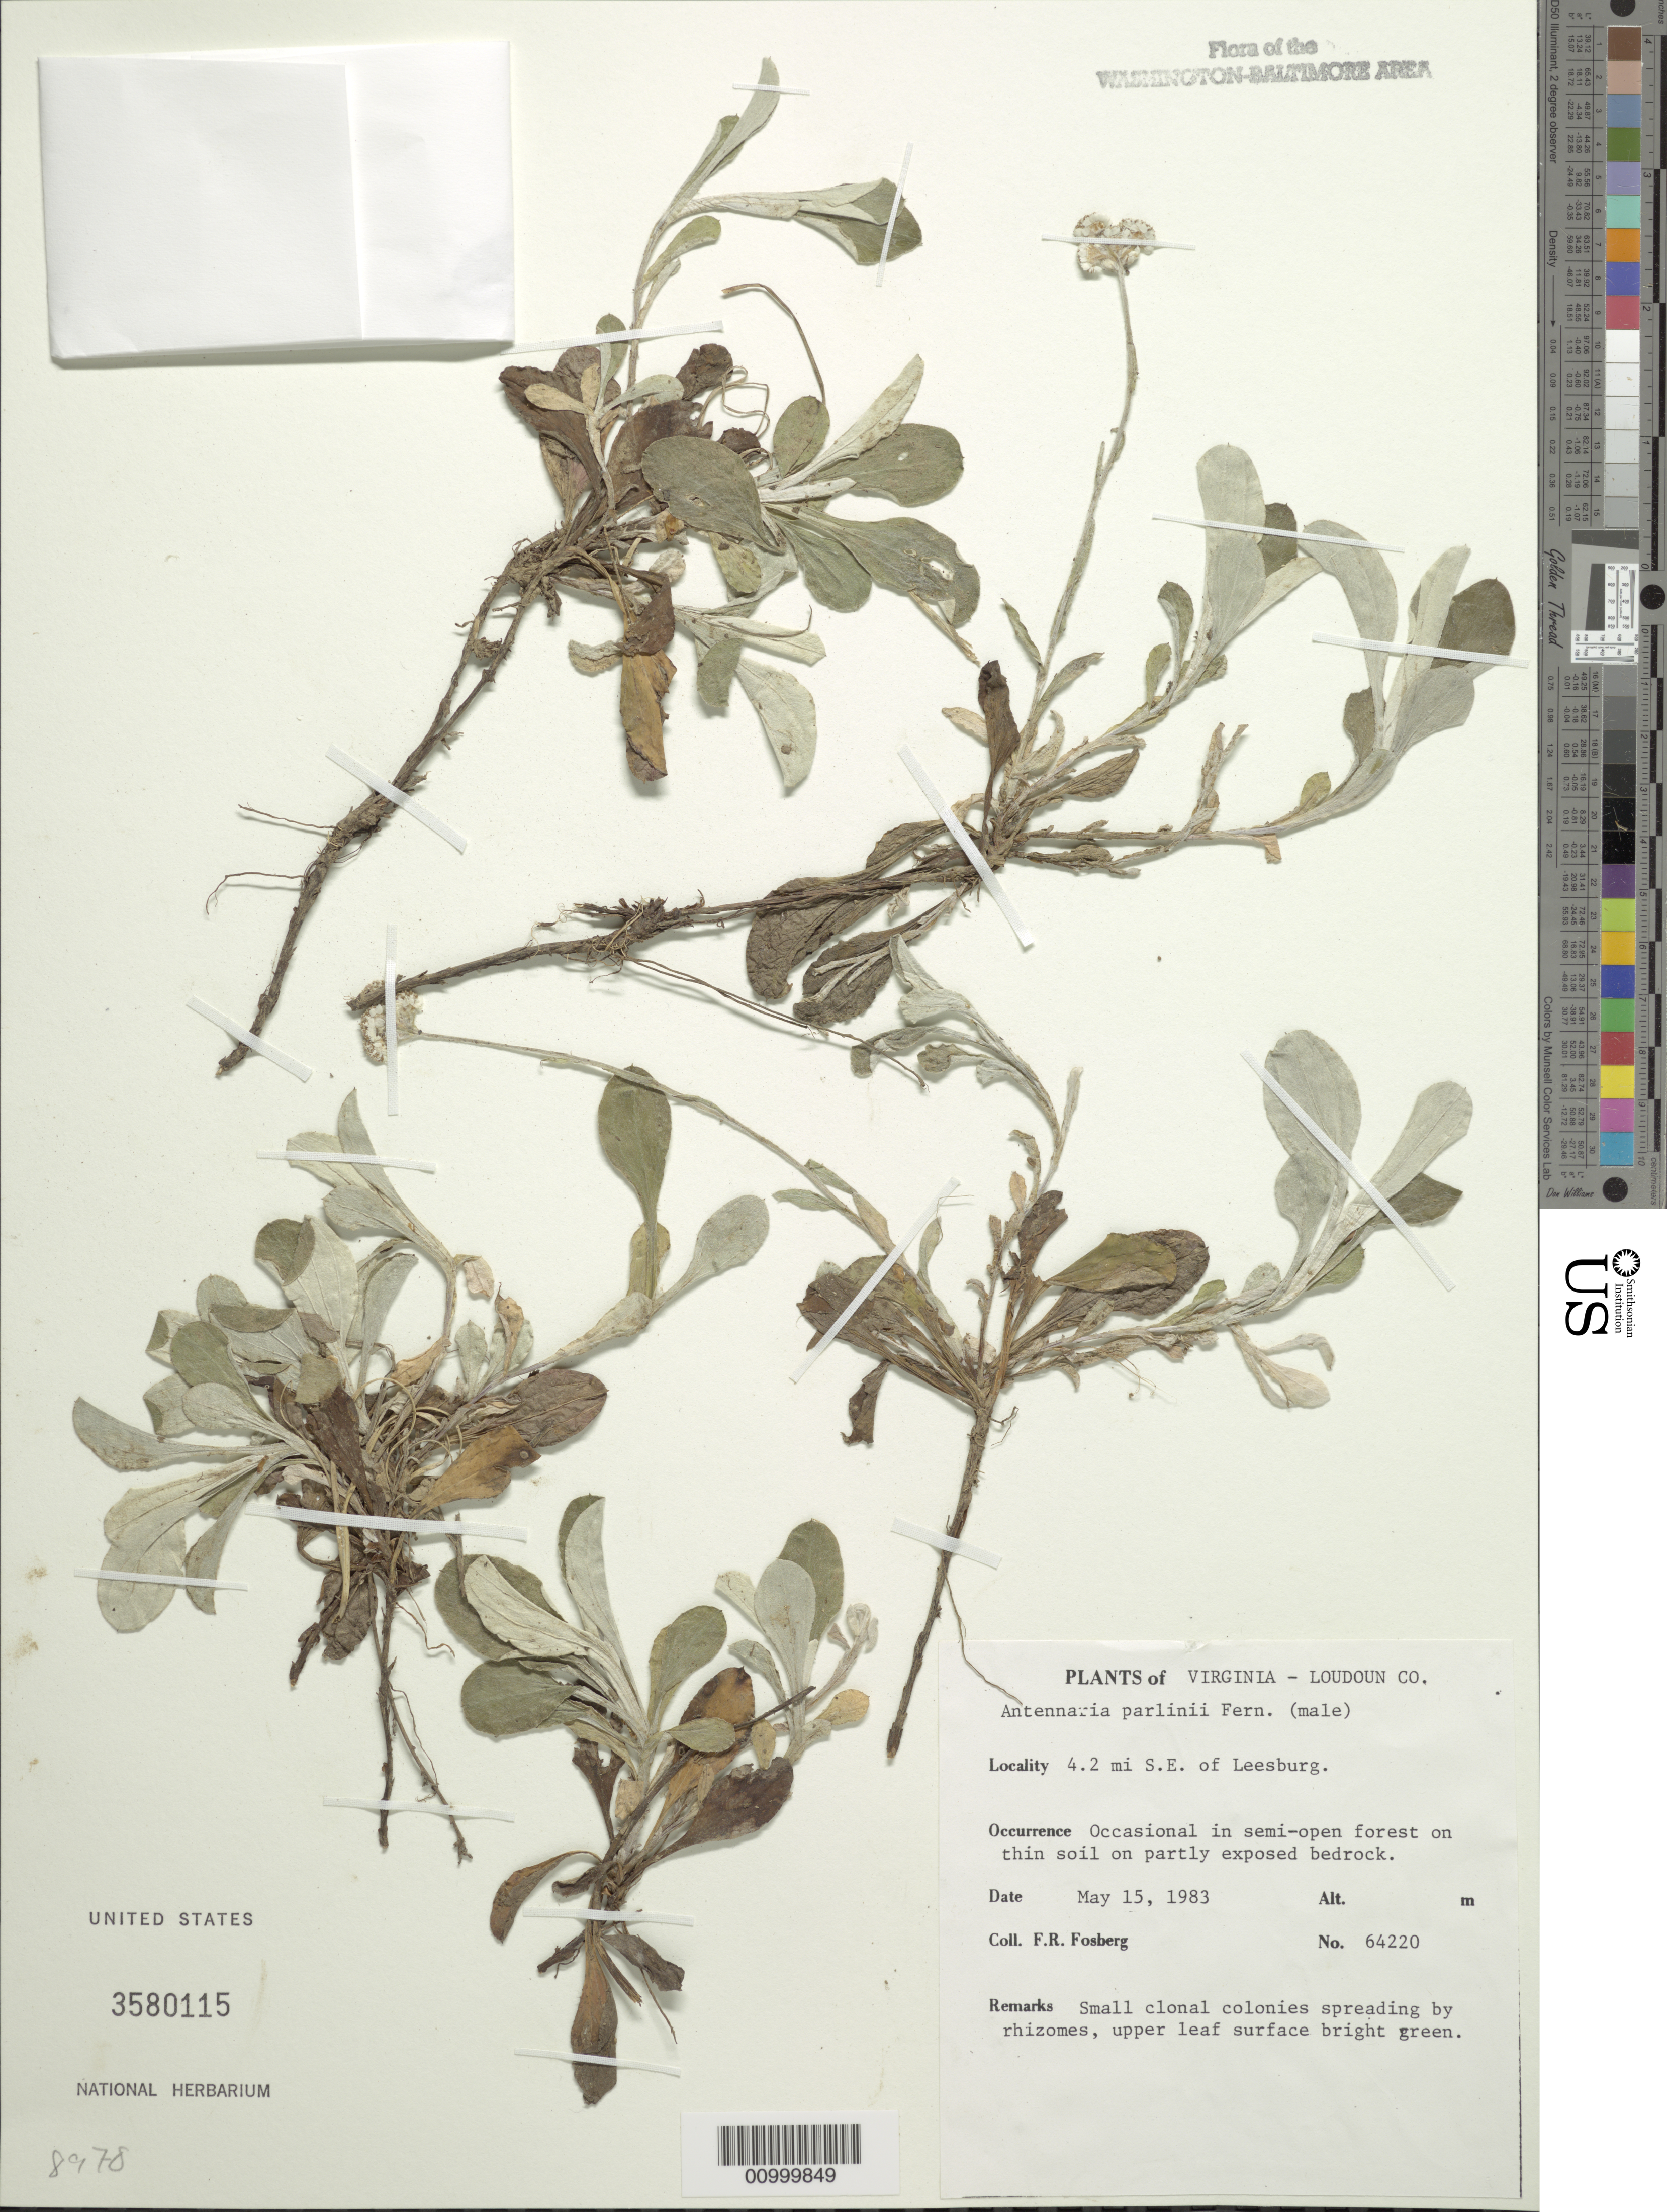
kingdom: Plantae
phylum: Tracheophyta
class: Magnoliopsida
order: Asterales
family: Asteraceae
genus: Antennaria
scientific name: Antennaria parlinii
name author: Fernald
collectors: F. R. Fosberg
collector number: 64220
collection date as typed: May 15, 1983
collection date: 1983-05-15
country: United States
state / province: Virginia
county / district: Loudoun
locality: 4.2 mi SE of Leesburg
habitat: semi-open forest on thin soil on partly exposed bedrock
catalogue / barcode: US 3580115